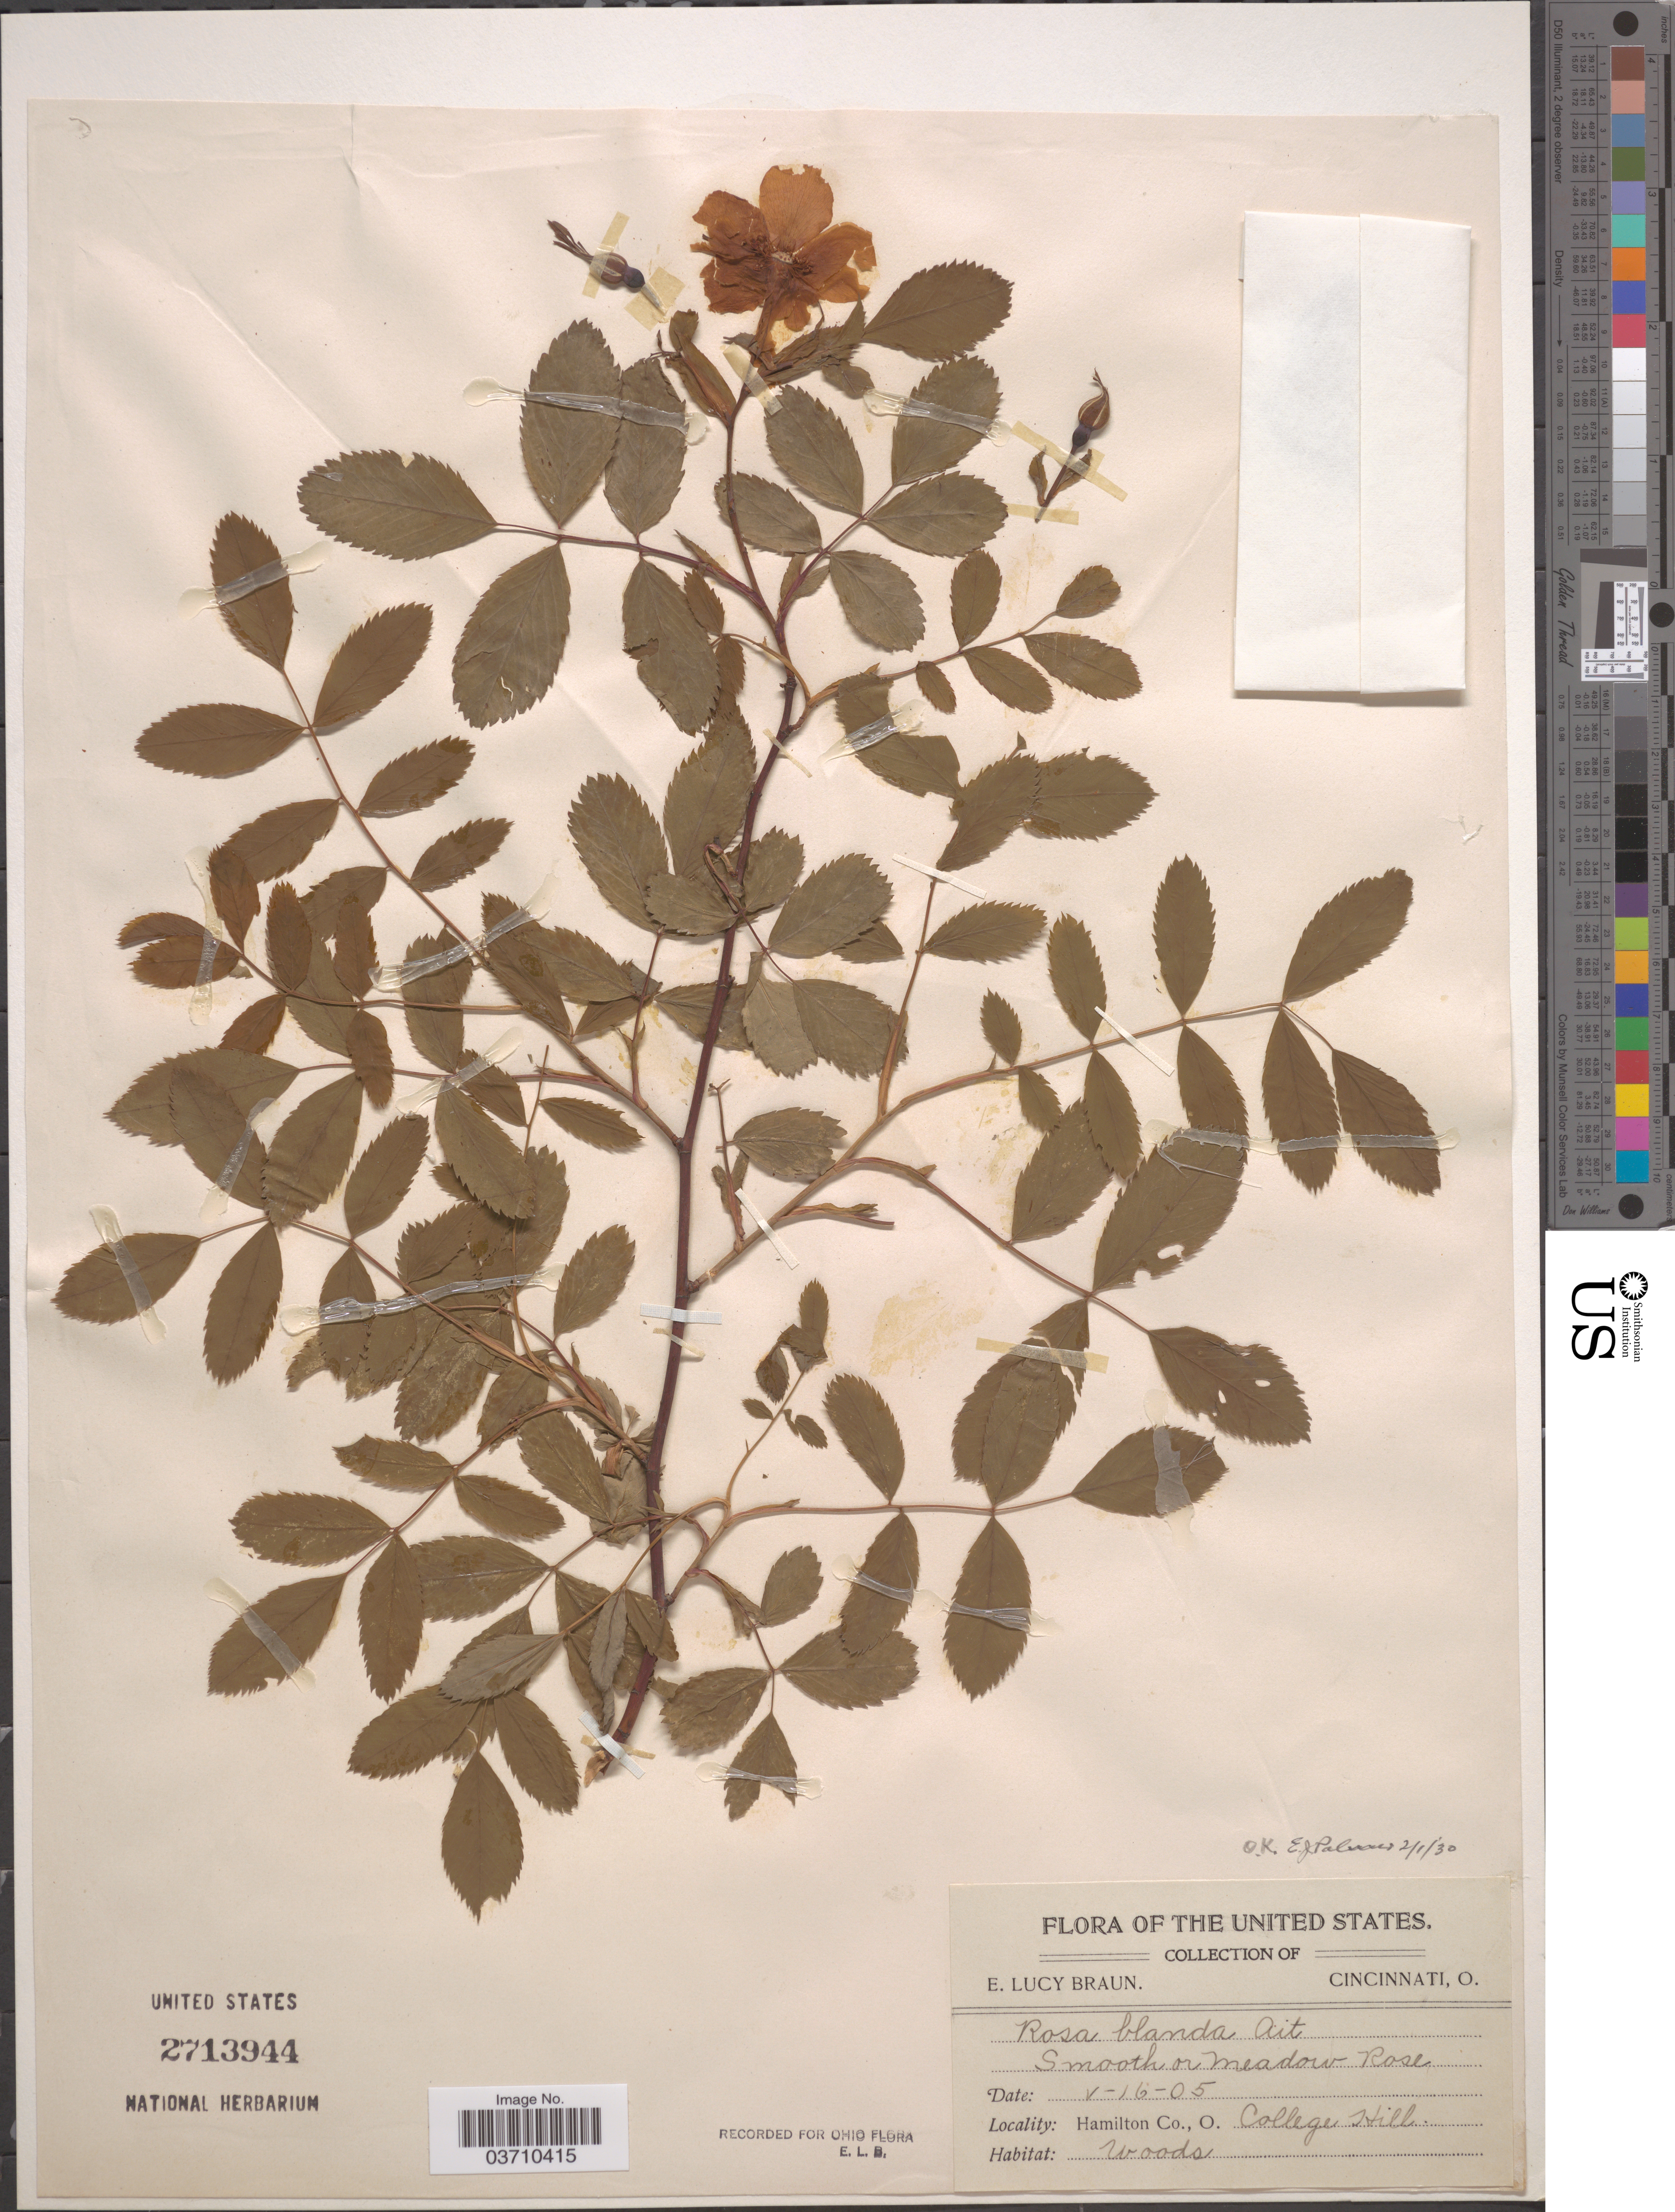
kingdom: Plantae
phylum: Tracheophyta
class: Magnoliopsida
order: Rosales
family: Rosaceae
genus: Rosa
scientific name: Rosa blanda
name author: Aiton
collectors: E. L. Braun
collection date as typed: Transcribed d/m/y: 16/5/5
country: United States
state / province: Ohio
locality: Hamilton Co., College Hill.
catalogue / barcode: US 2713944